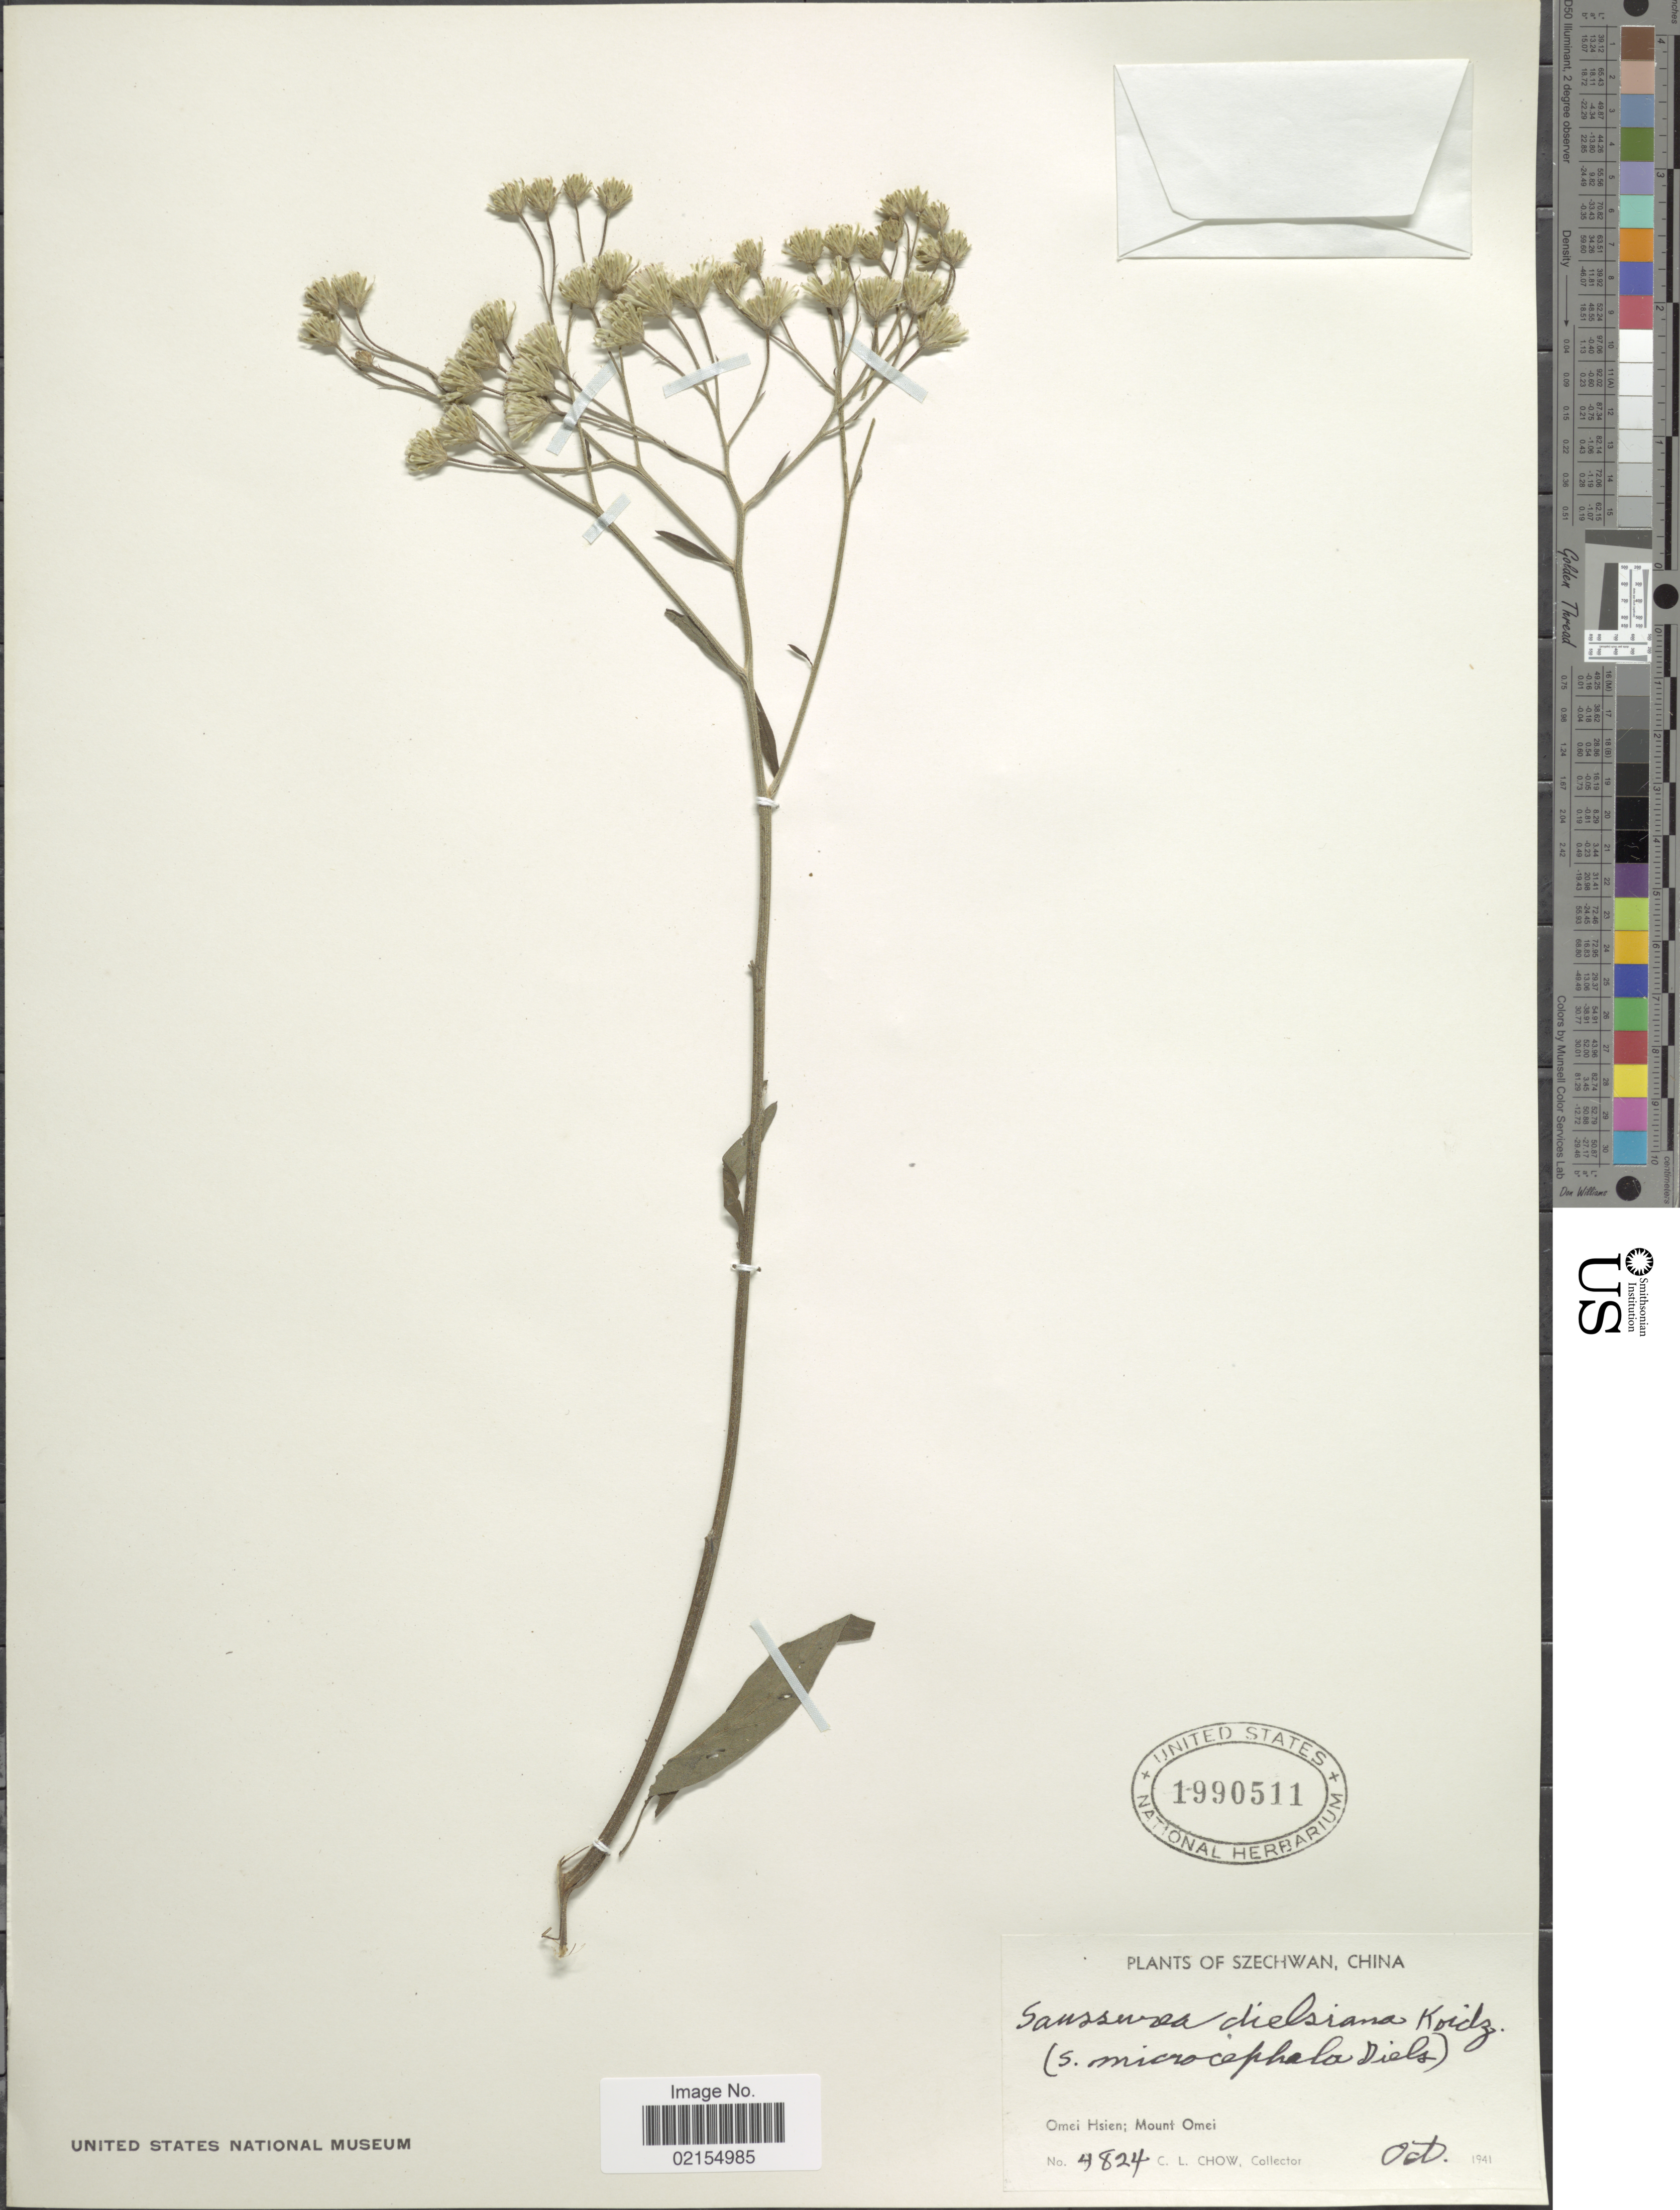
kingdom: Plantae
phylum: Tracheophyta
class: Magnoliopsida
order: Asterales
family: Asteraceae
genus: Saussurea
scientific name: Saussurea japonica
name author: (Thunb.) DC.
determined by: Chen, Yousheng S.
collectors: C. Chow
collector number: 4824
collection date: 1941-10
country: China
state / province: Sichuan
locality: Szechwan, China, Omei Hsien: Mount Omei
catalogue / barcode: US 1990511